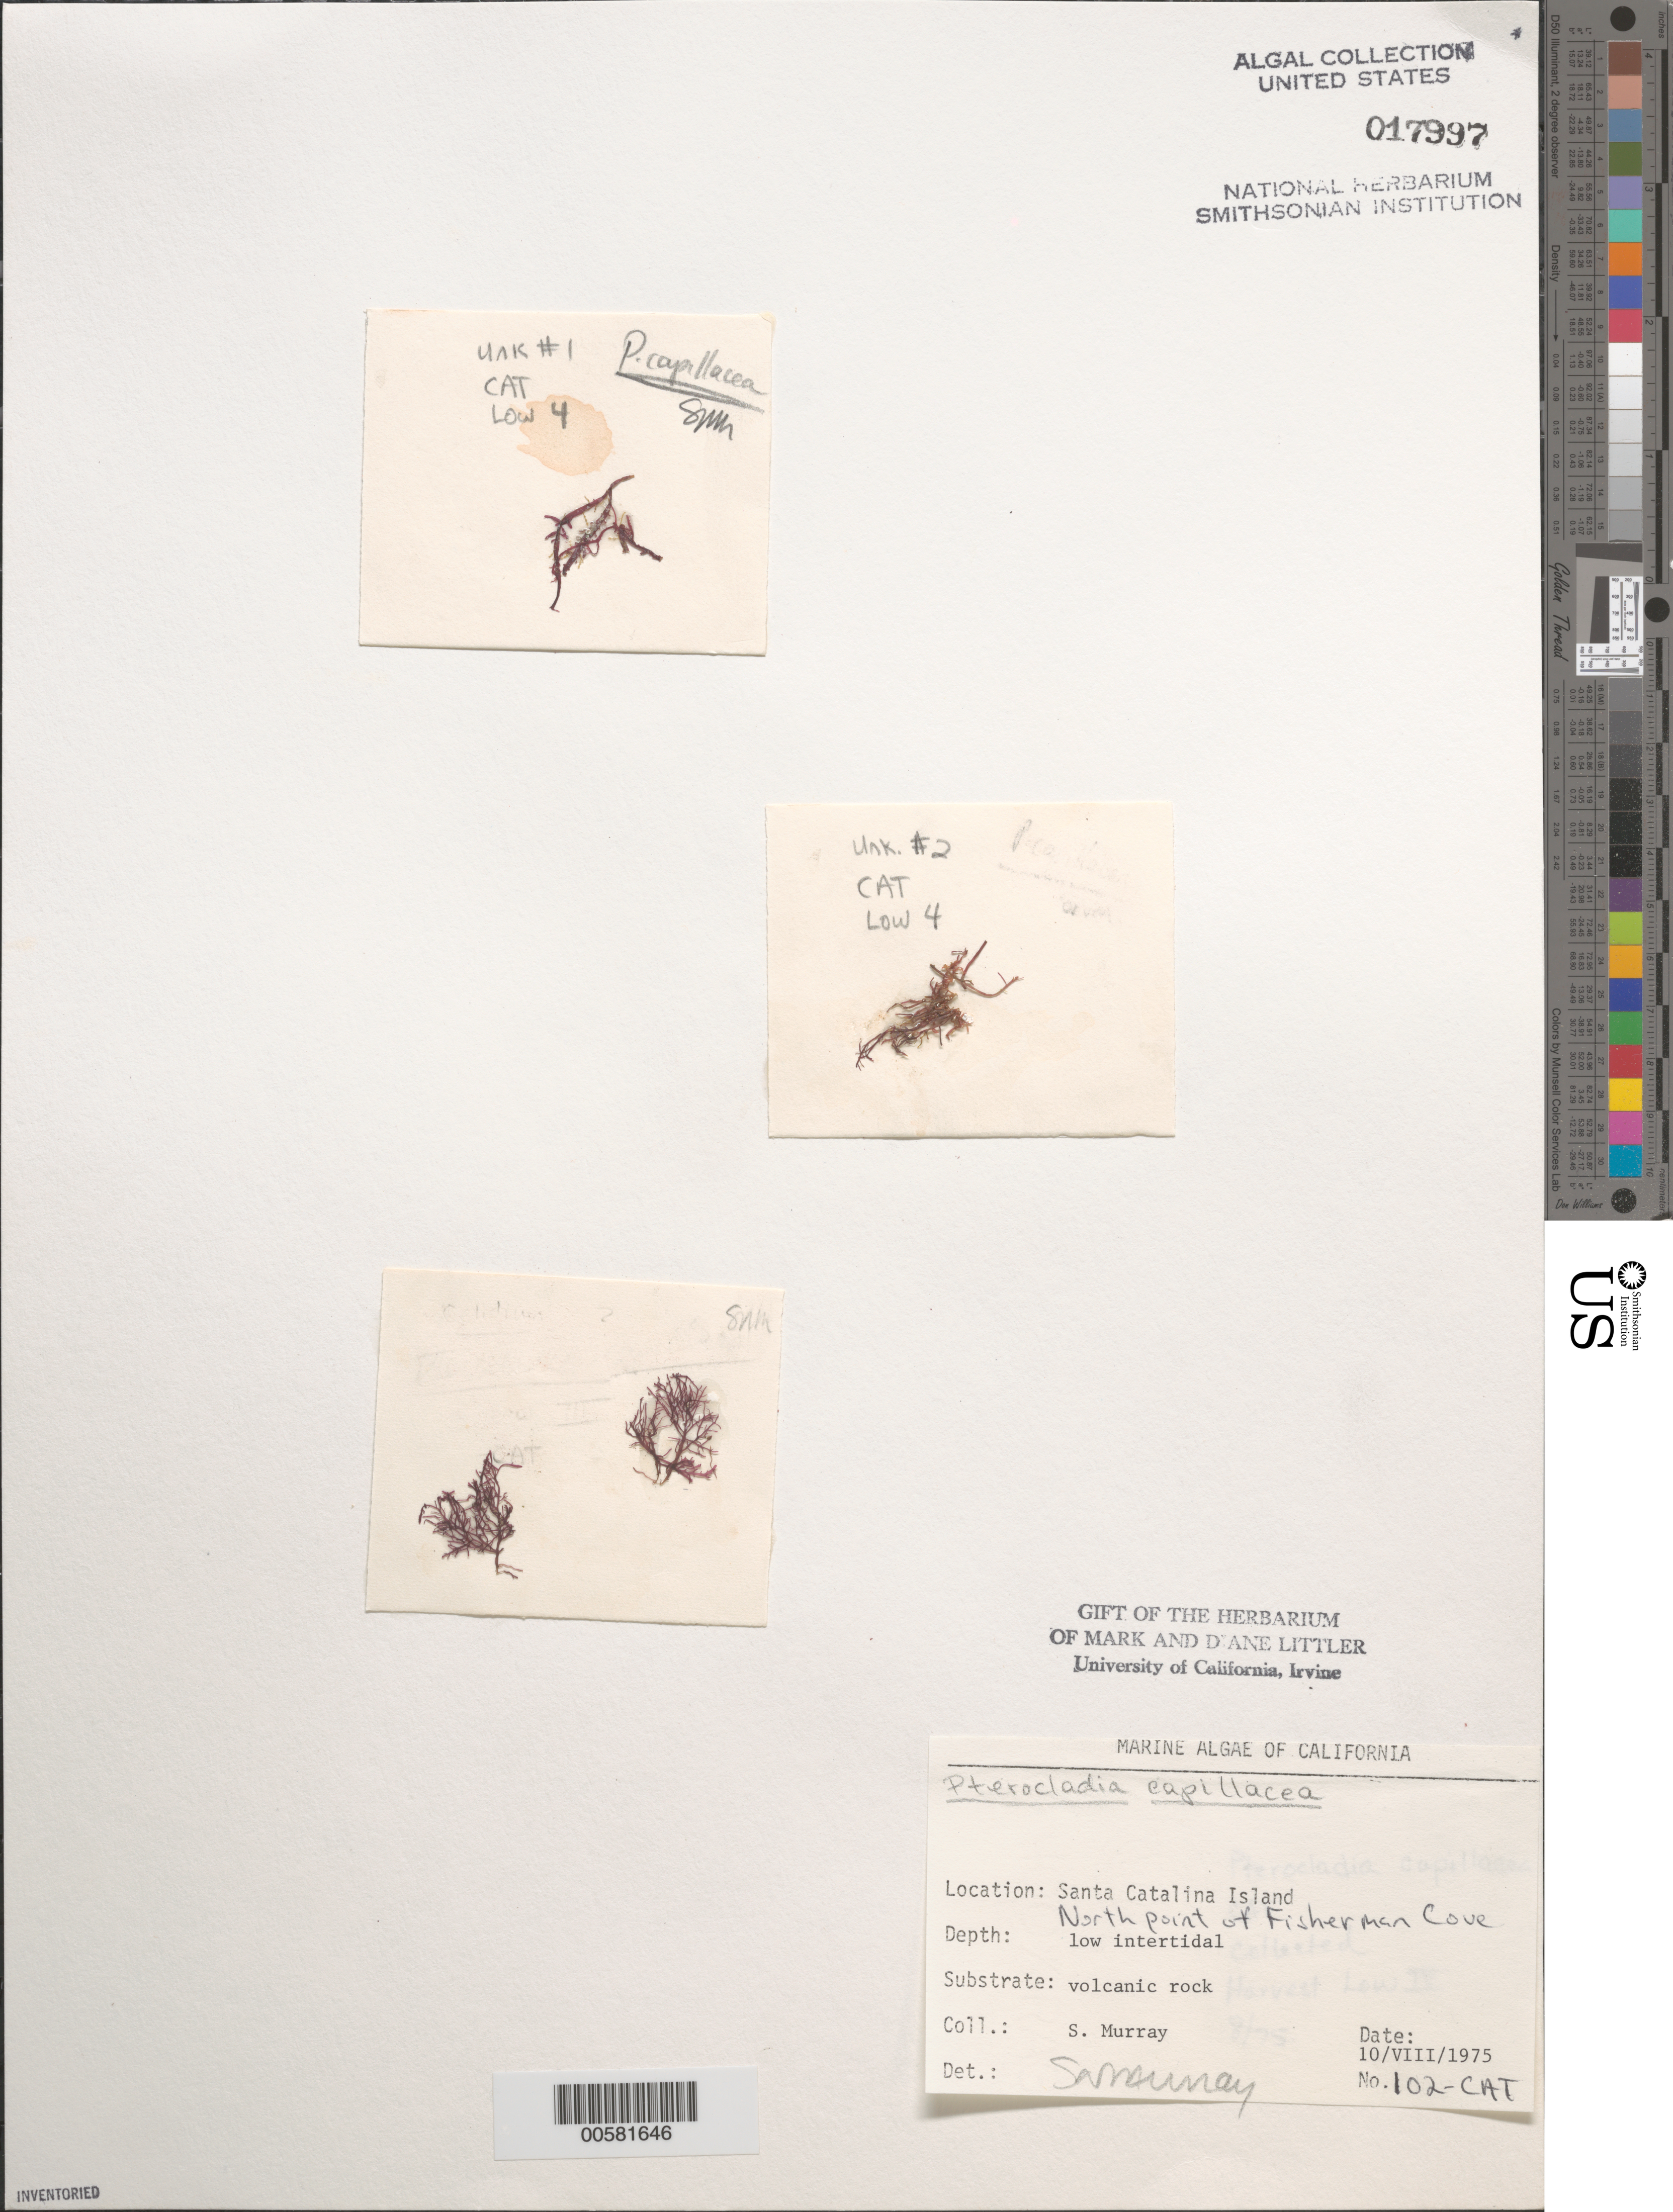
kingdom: Plantae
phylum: Rhodophyta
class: Florideophyceae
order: Gelidiales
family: Pterocladiaceae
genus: Pterocladiella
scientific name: Pterocladiella capillacea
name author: (S.G. Gmel.) Santelices & Hommers.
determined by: Algae name updating Project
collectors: S. N. Murray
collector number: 102-cat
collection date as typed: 10 Aug 1975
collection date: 1975-08-10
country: United States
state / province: California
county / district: Los Angeles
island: Santa Catalina Island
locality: Fishermen Cove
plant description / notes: BLM-SOCALBIGHT Rocky Intertidal Survey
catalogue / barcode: US 17997